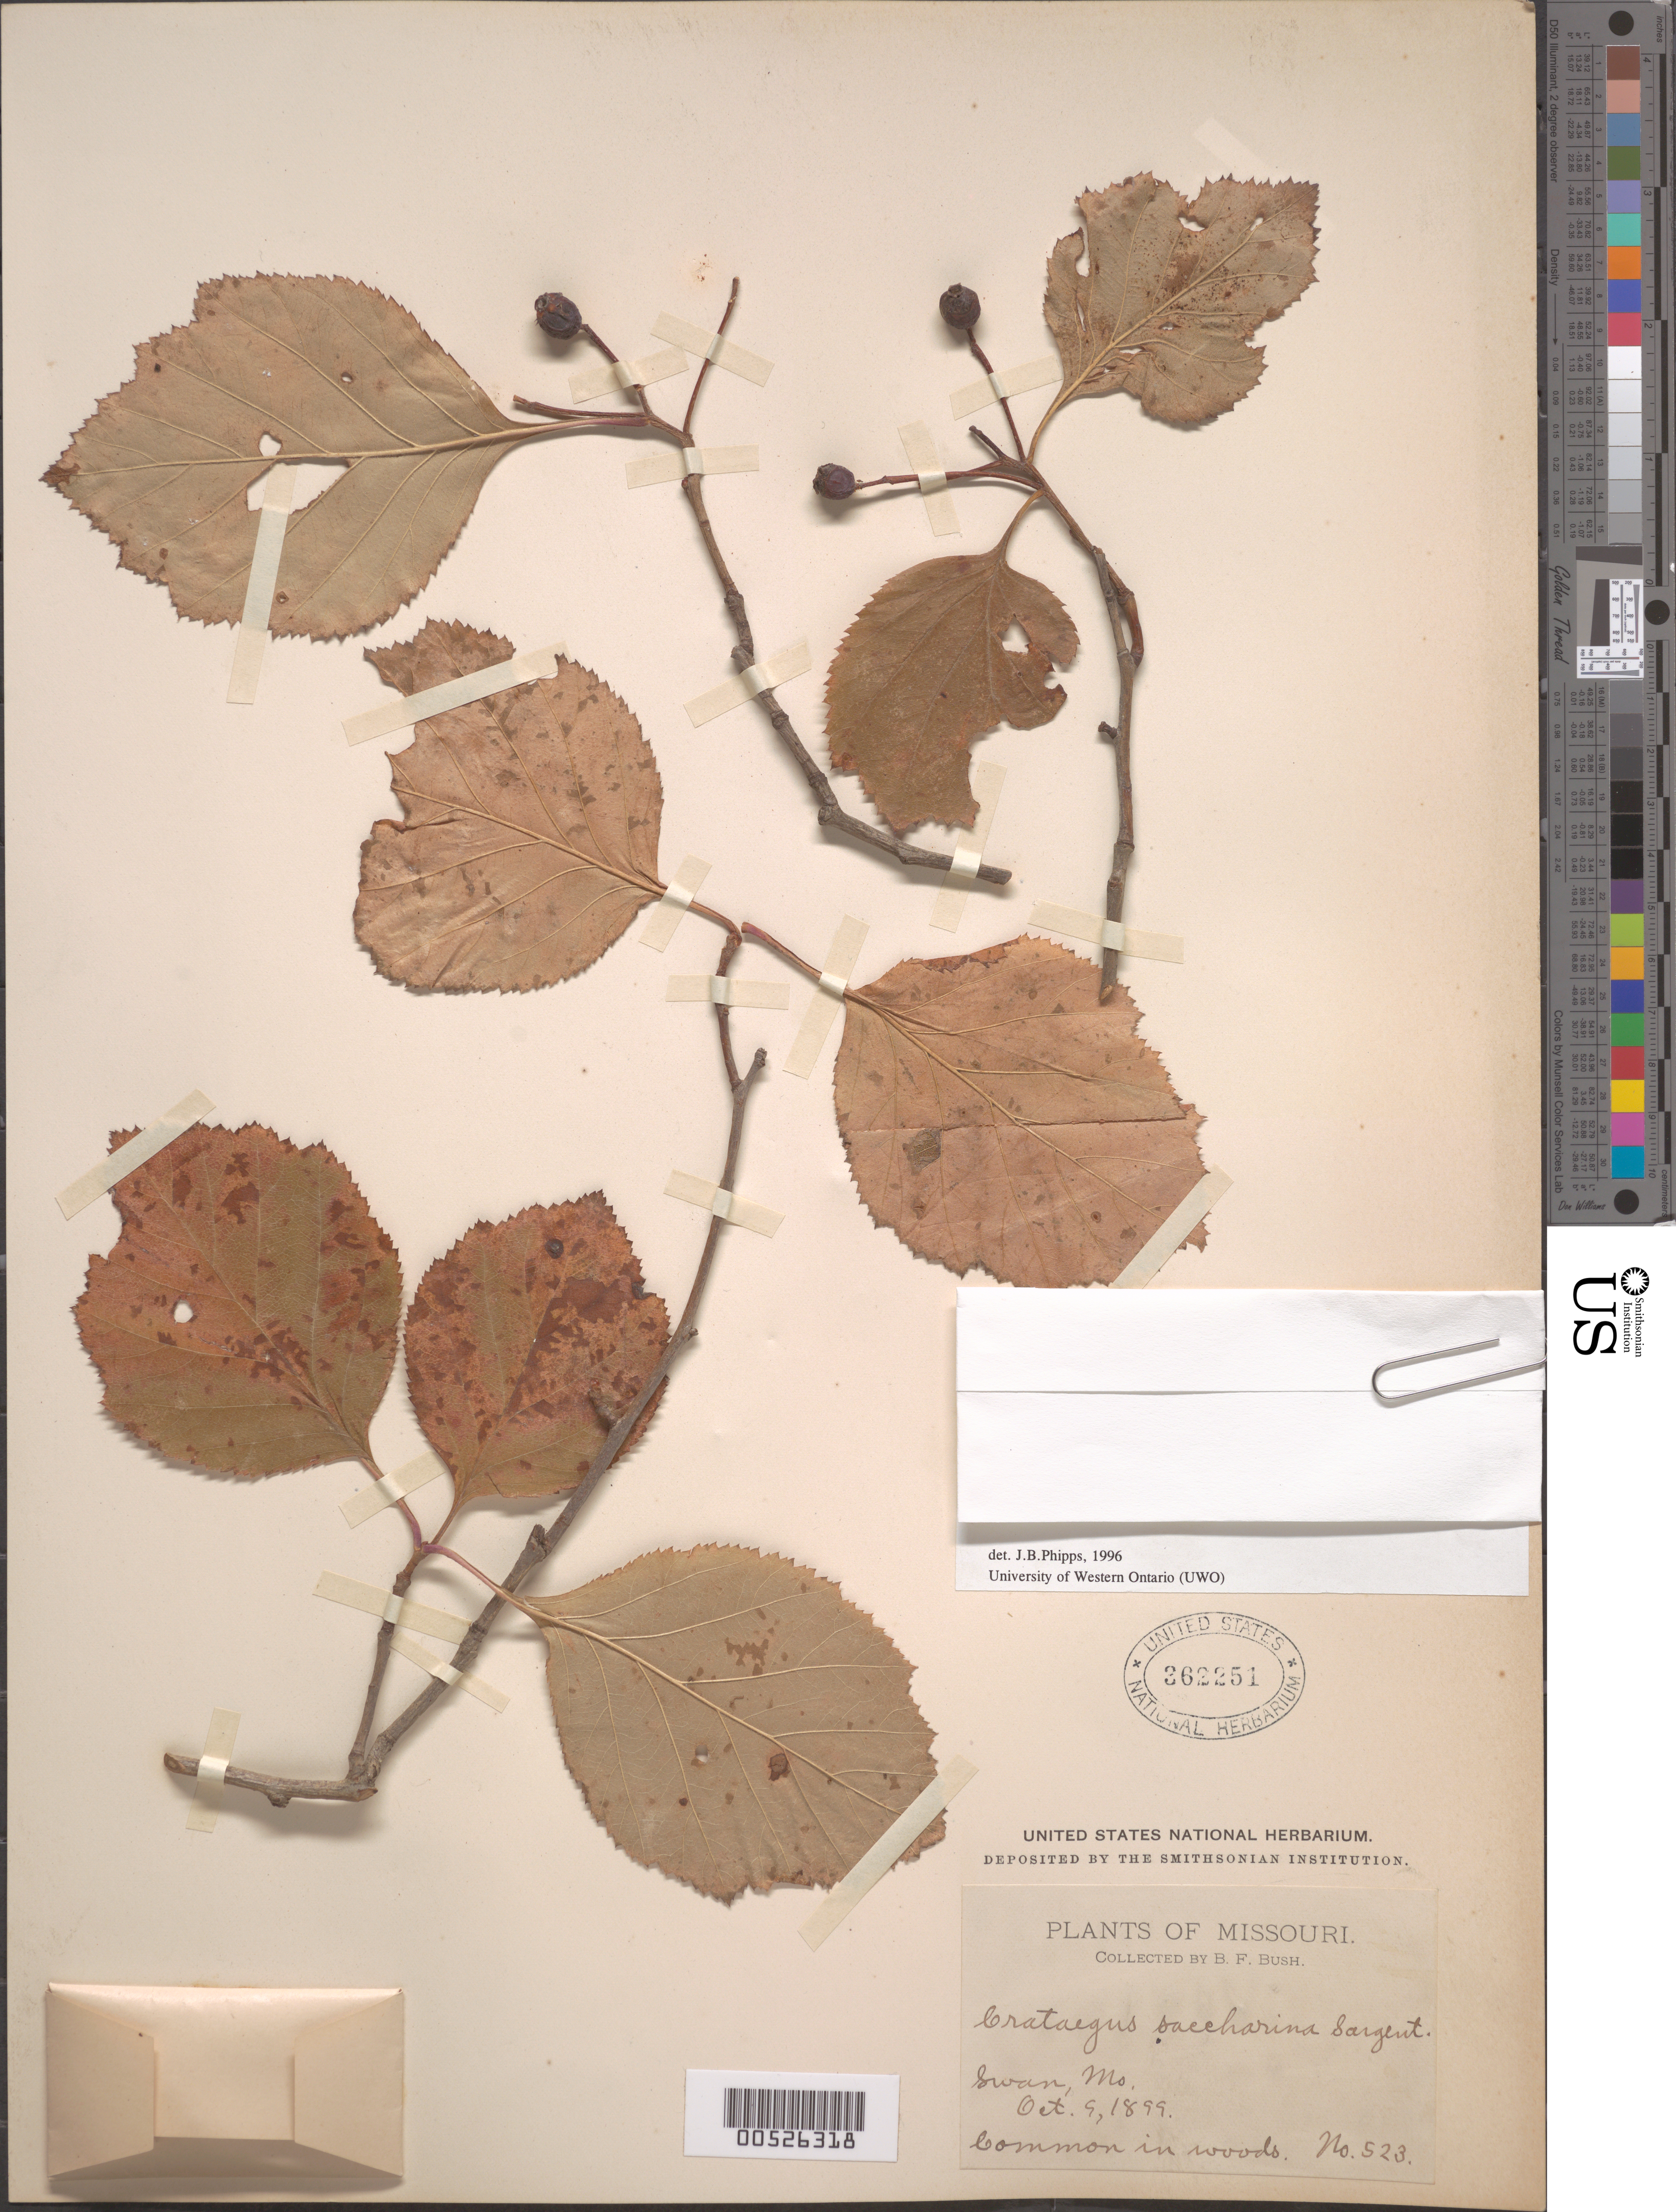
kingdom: Plantae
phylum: Tracheophyta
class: Magnoliopsida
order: Rosales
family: Rosaceae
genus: Crataegus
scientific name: Crataegus calpodendron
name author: (Ehrh.) Medik.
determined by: Phipps, James B., (UWO), University of Western Ontario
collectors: B. F. Bush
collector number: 523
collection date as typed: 09 Oct 1899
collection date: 1899-10-09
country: United States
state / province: Missouri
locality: Swan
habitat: In woods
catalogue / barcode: US 362251